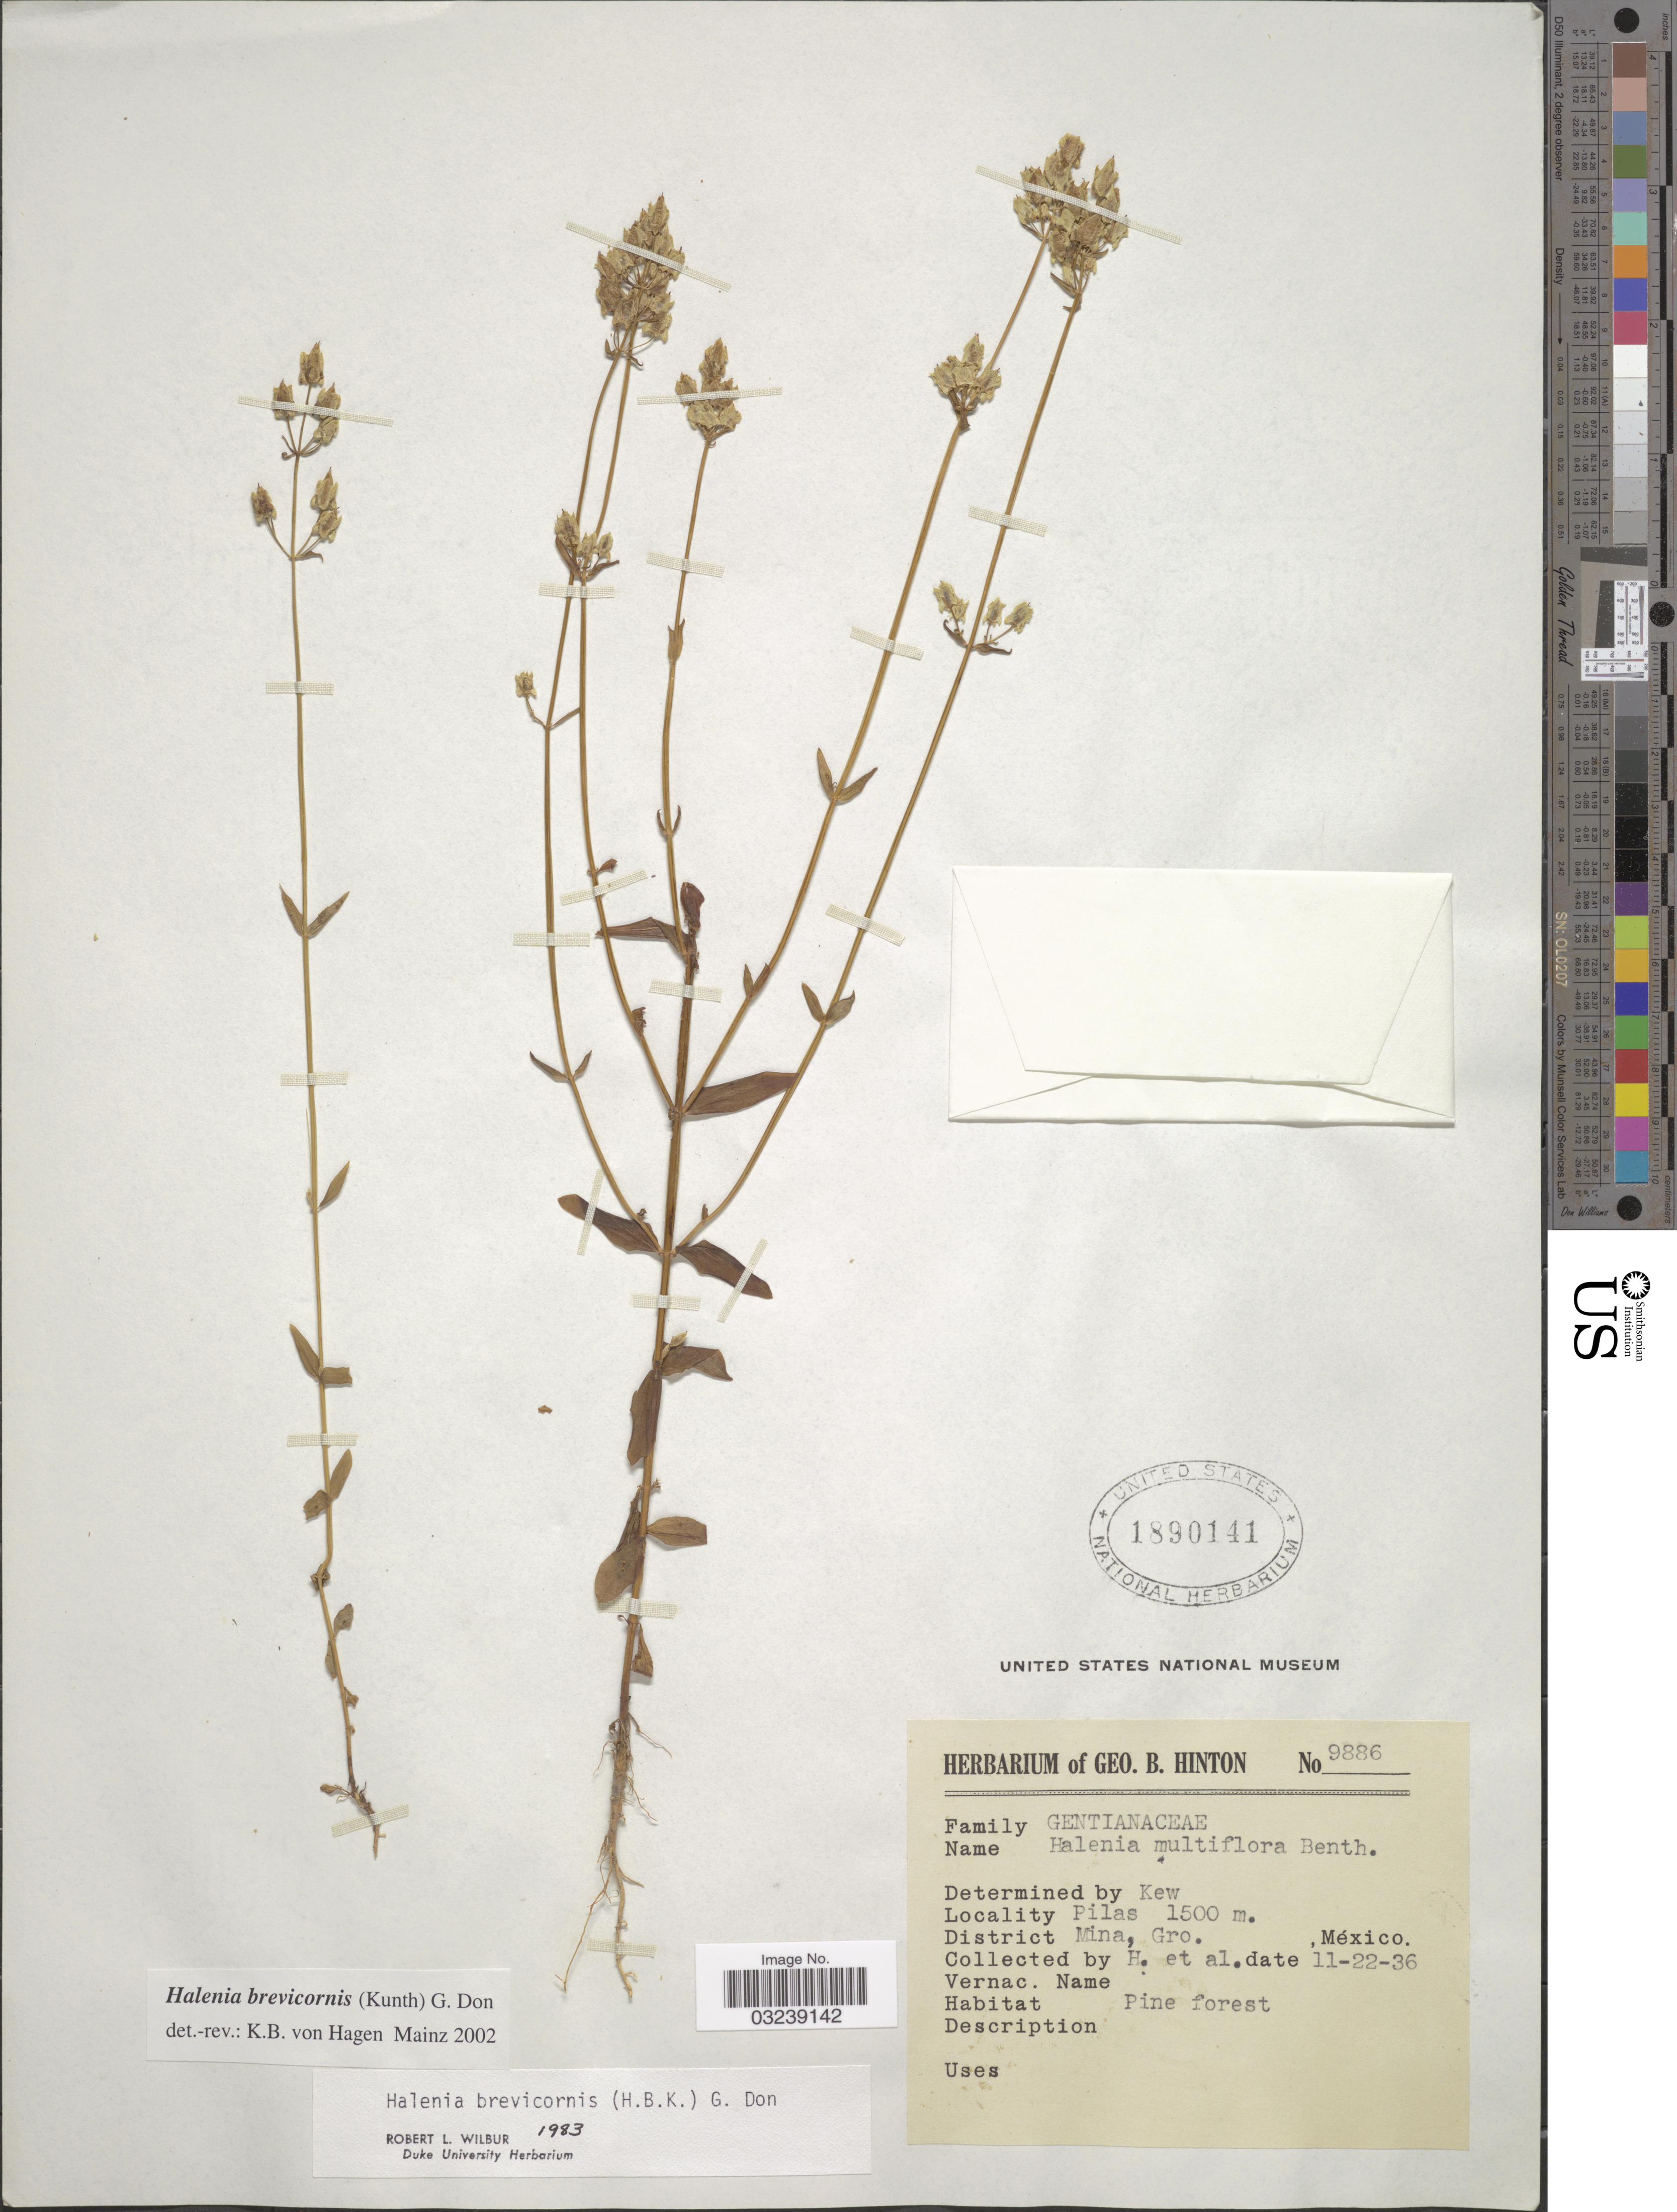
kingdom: Plantae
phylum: Tracheophyta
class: Magnoliopsida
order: Gentianales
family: Gentianaceae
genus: Halenia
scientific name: Halenia brevicornis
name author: (Kunth) G. Don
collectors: G. B. Hinton & et al.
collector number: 9886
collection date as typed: Transcribed d/m/y: 22/11/36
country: Mexico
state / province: Guerrero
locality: Pilas. District Mina.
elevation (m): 1500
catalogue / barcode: US 1890141